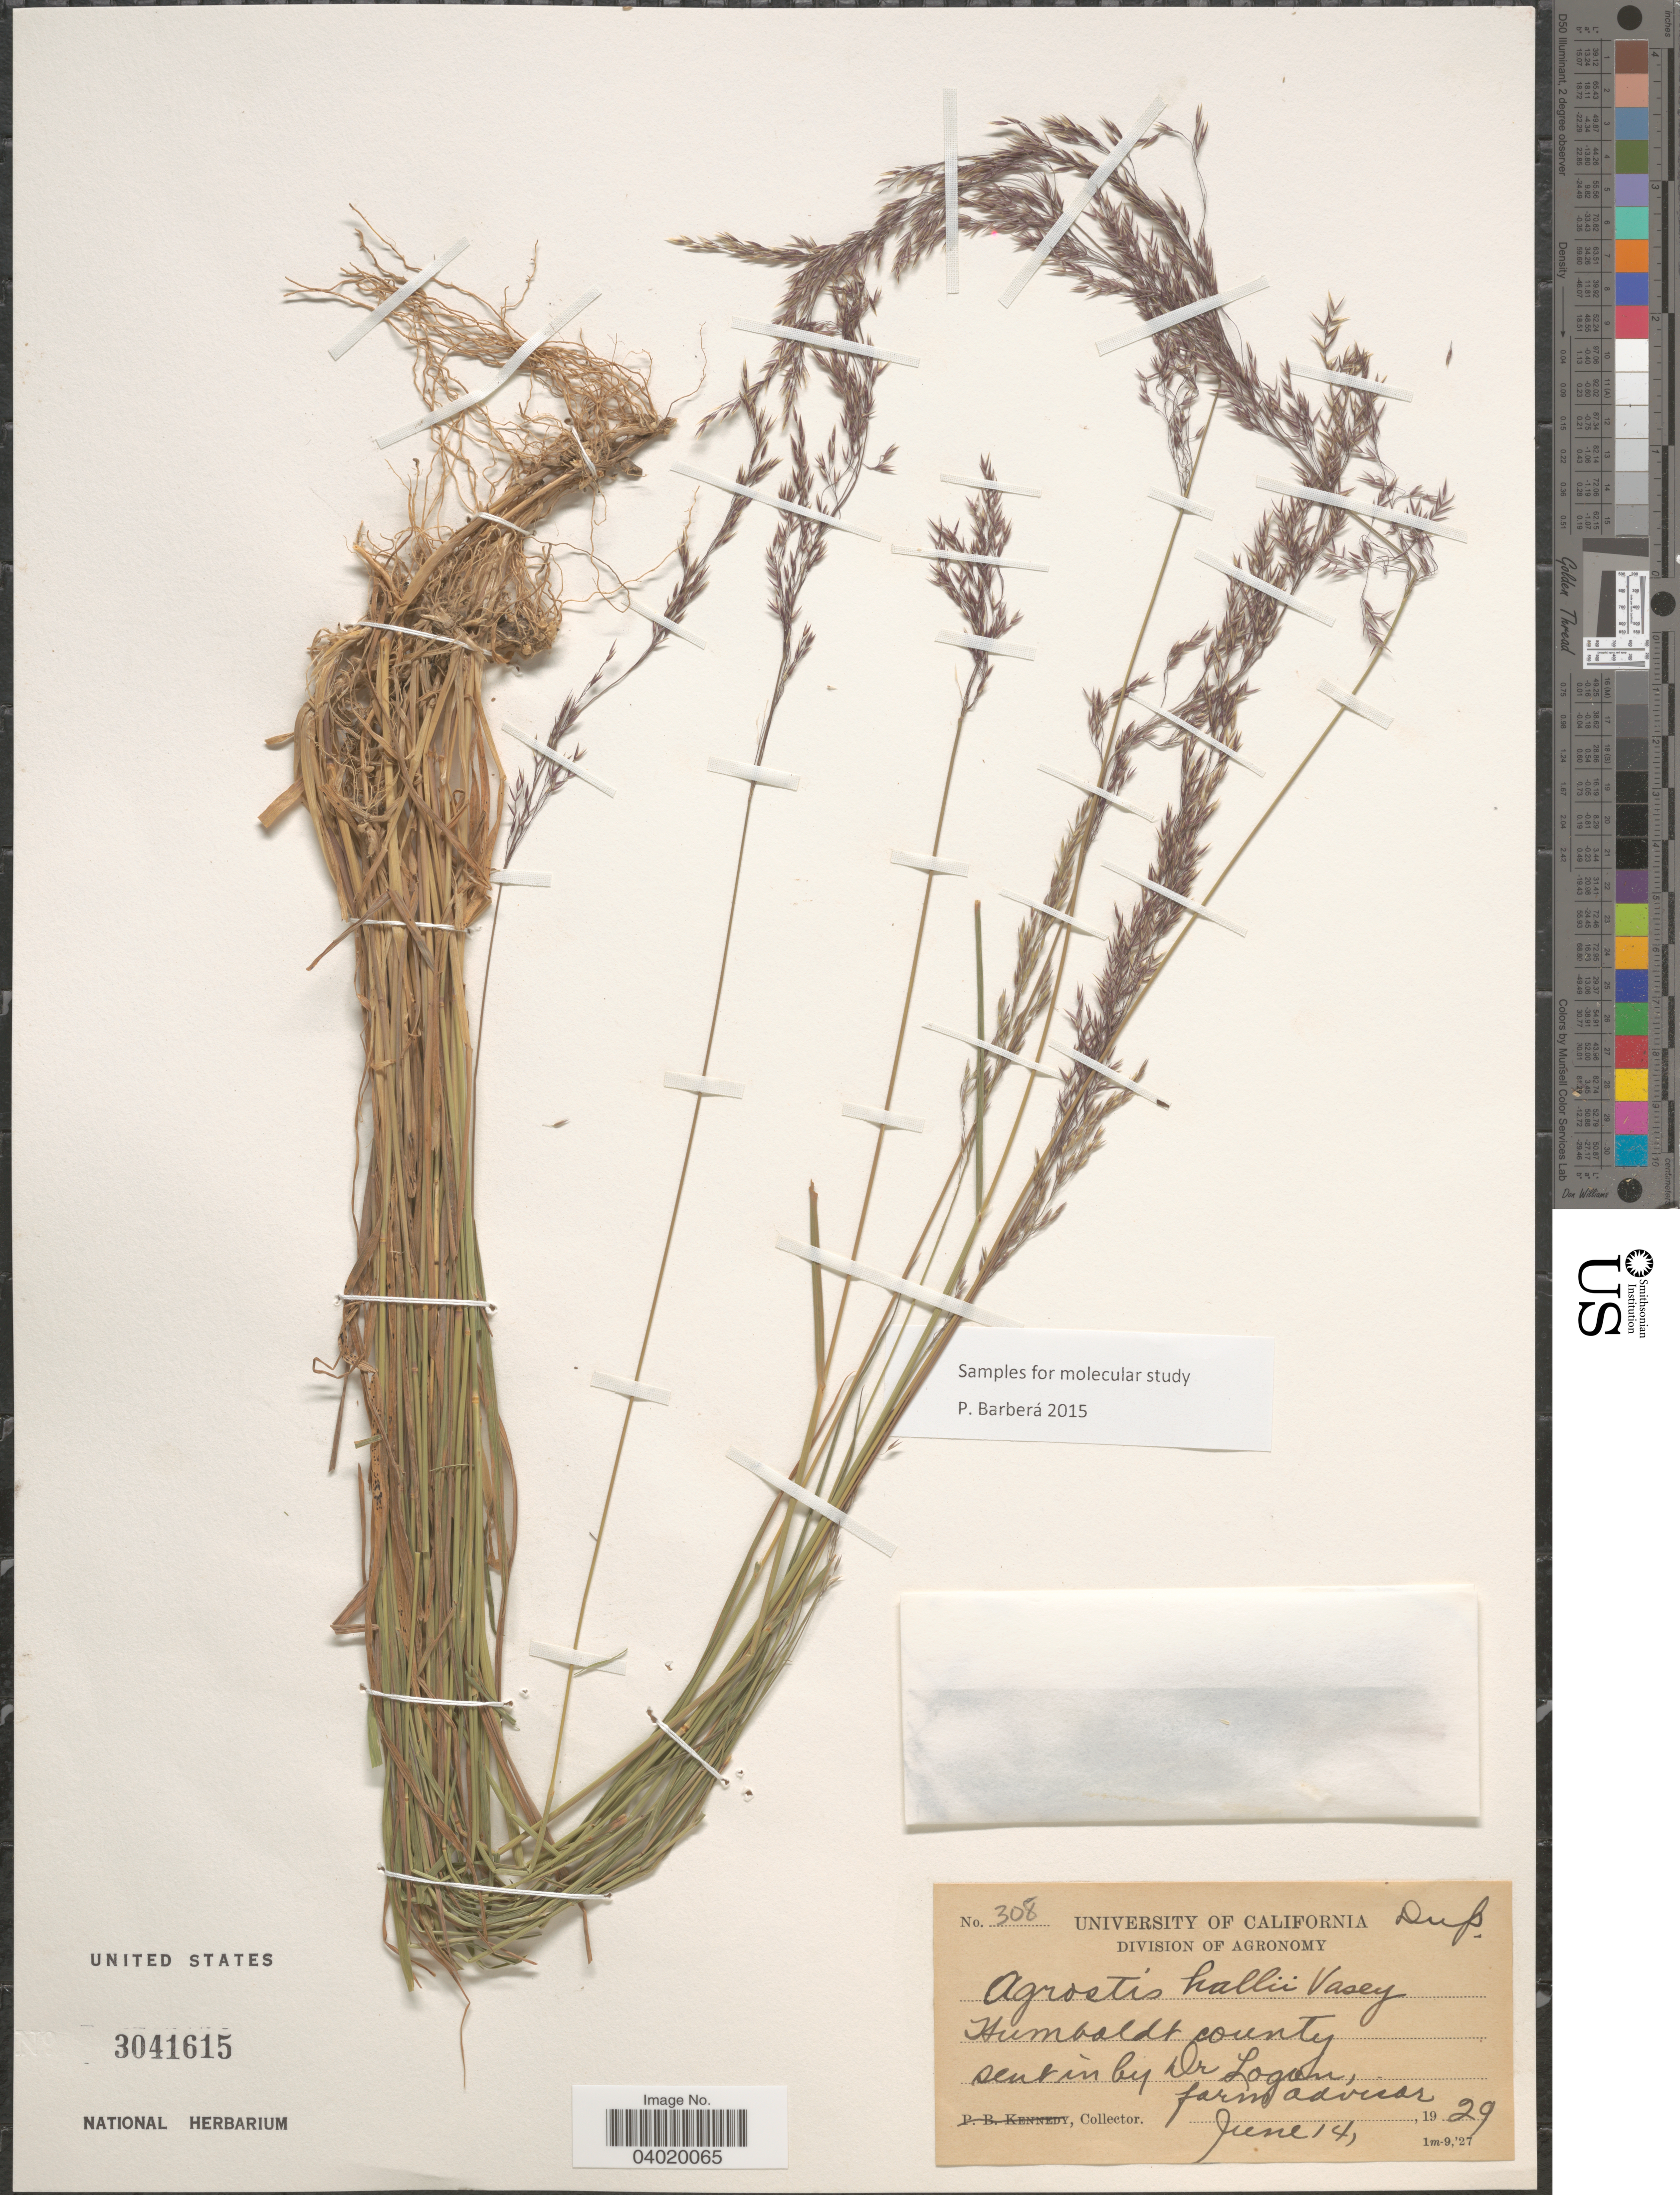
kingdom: Plantae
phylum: Tracheophyta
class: Liliopsida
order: Poales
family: Poaceae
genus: Agrostis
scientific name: Agrostis hallii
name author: Vasey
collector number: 308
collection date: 1929-06-14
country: United States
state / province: California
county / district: Humboldt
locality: Humboldt county.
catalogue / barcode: US 3041615